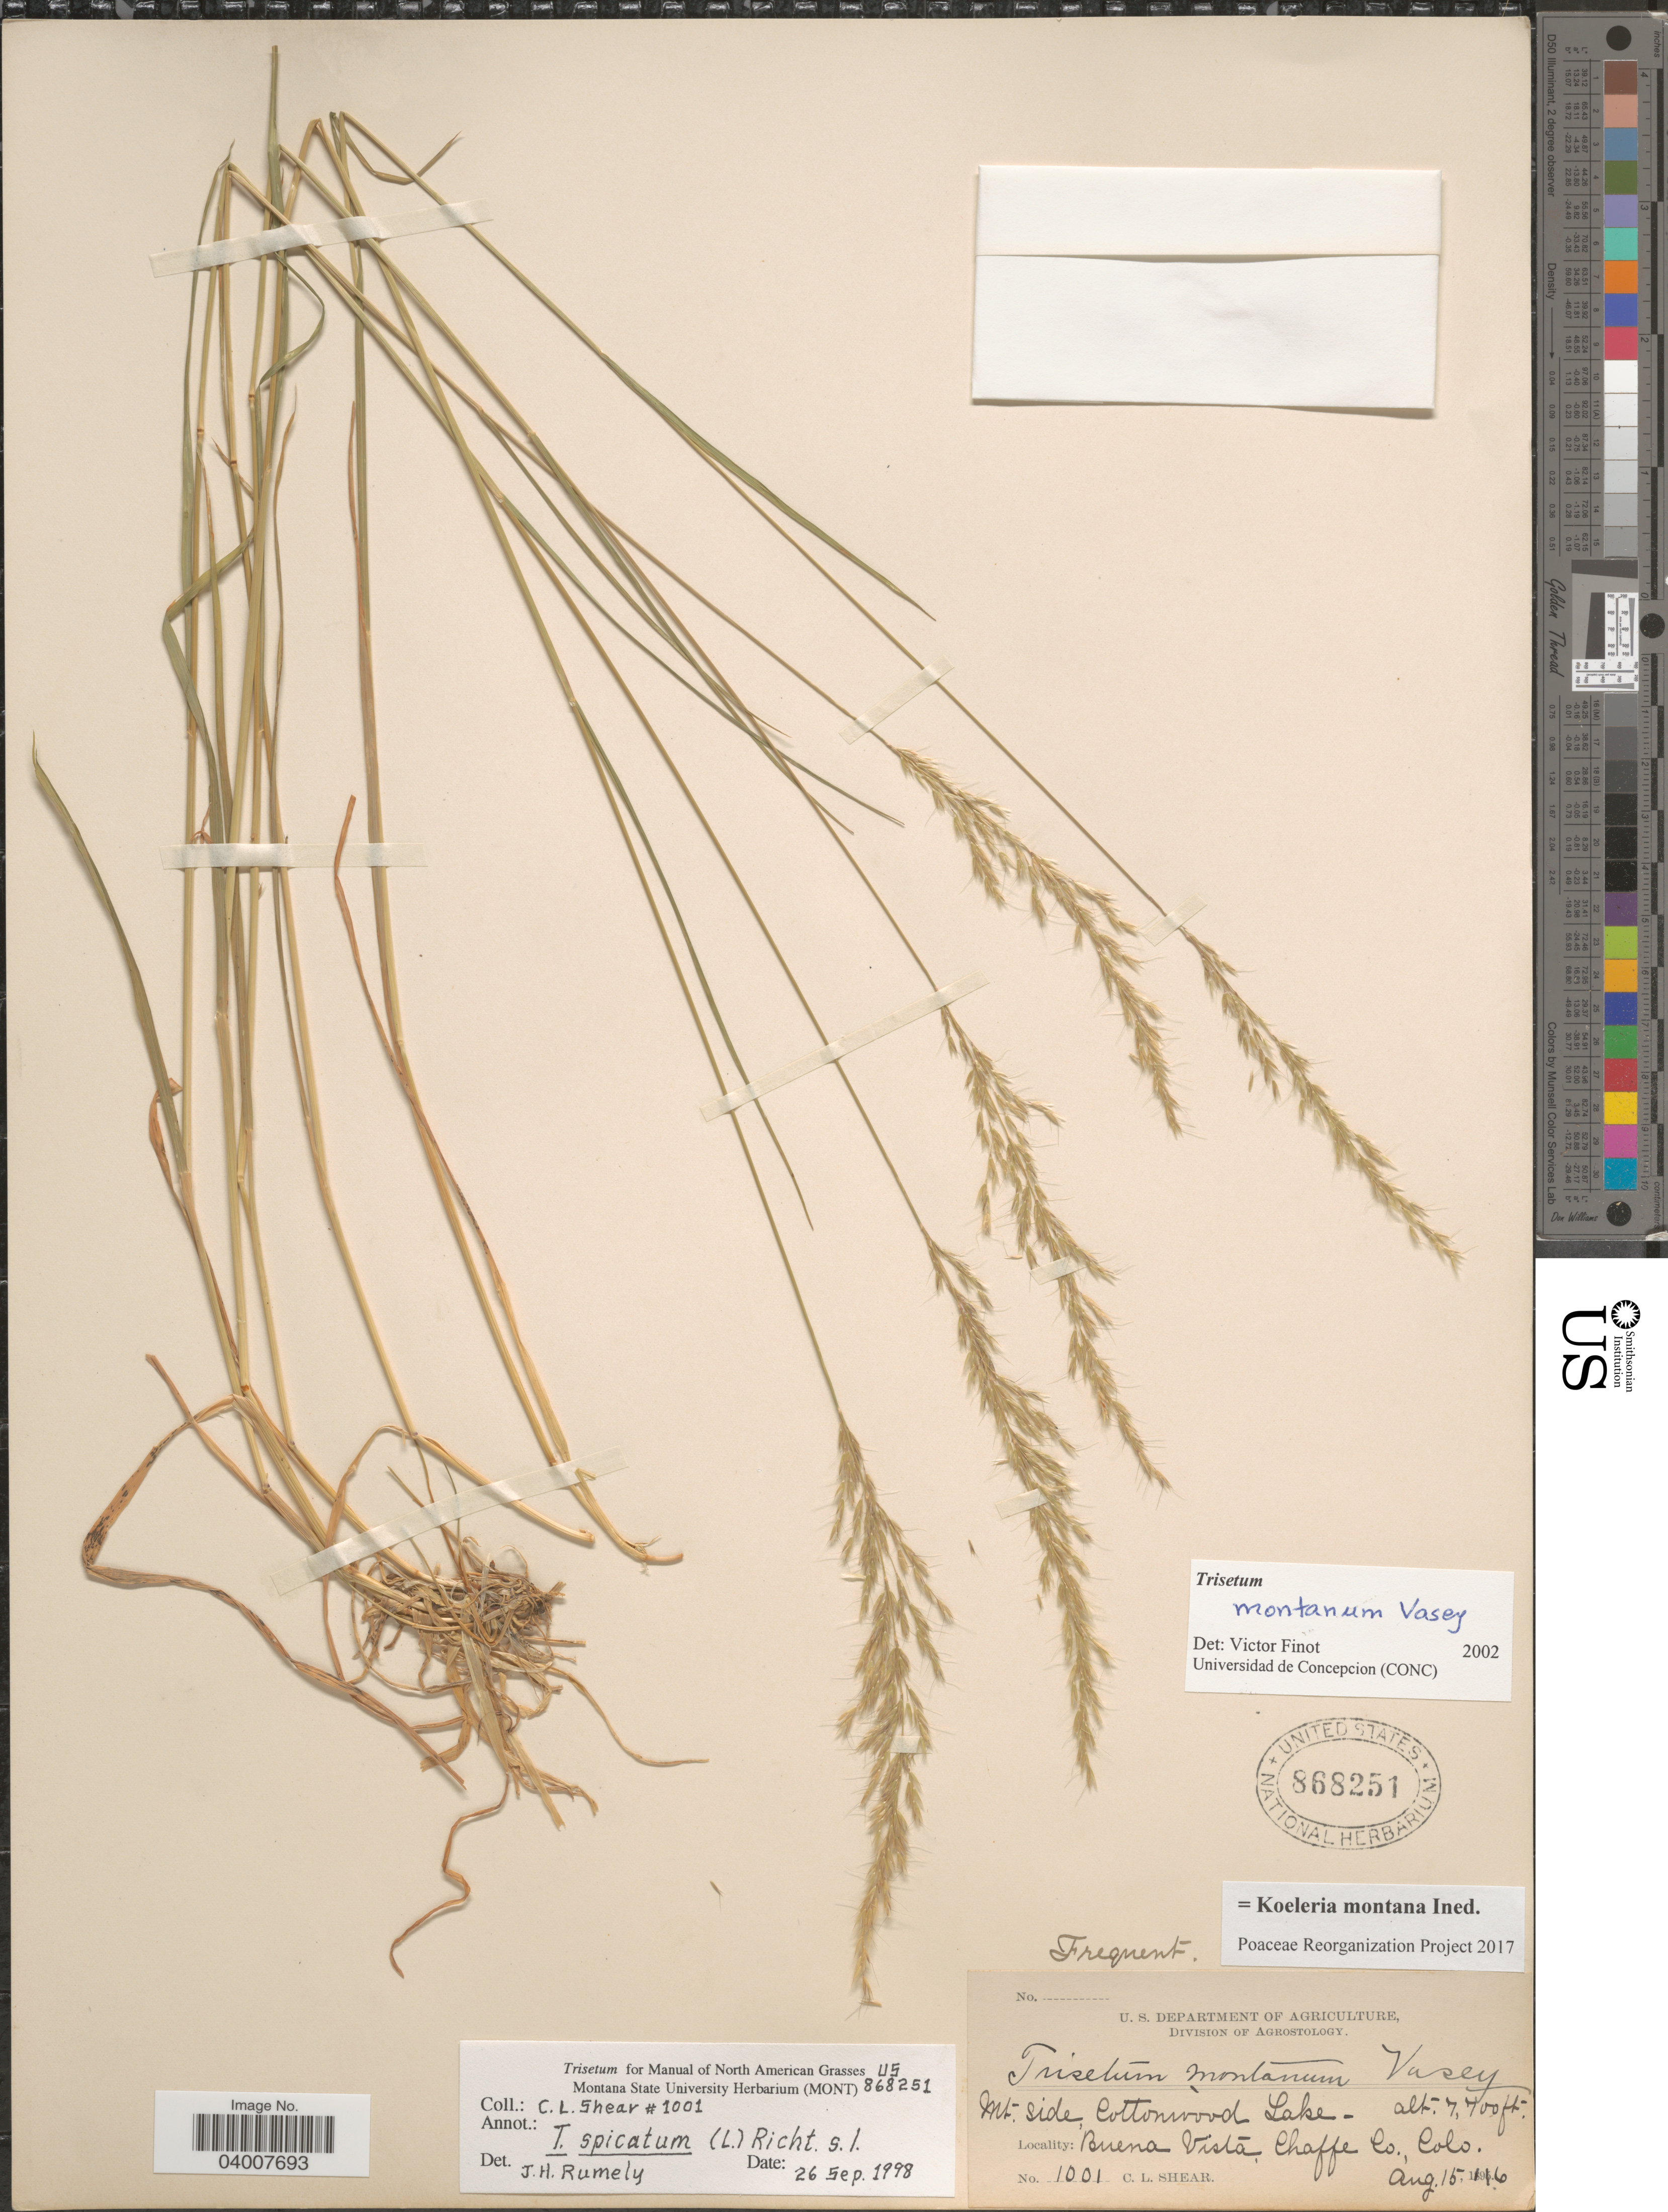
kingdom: Plantae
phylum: Tracheophyta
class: Liliopsida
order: Poales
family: Poaceae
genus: Koeleria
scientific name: Koeleria montana ined.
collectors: C. L. Shear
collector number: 1001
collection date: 1916-08-15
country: United States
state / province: Colorado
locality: Mt. Side, Cottonwood Lake. Buena Vista, Chaffe Co.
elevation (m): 2347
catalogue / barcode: US 868251